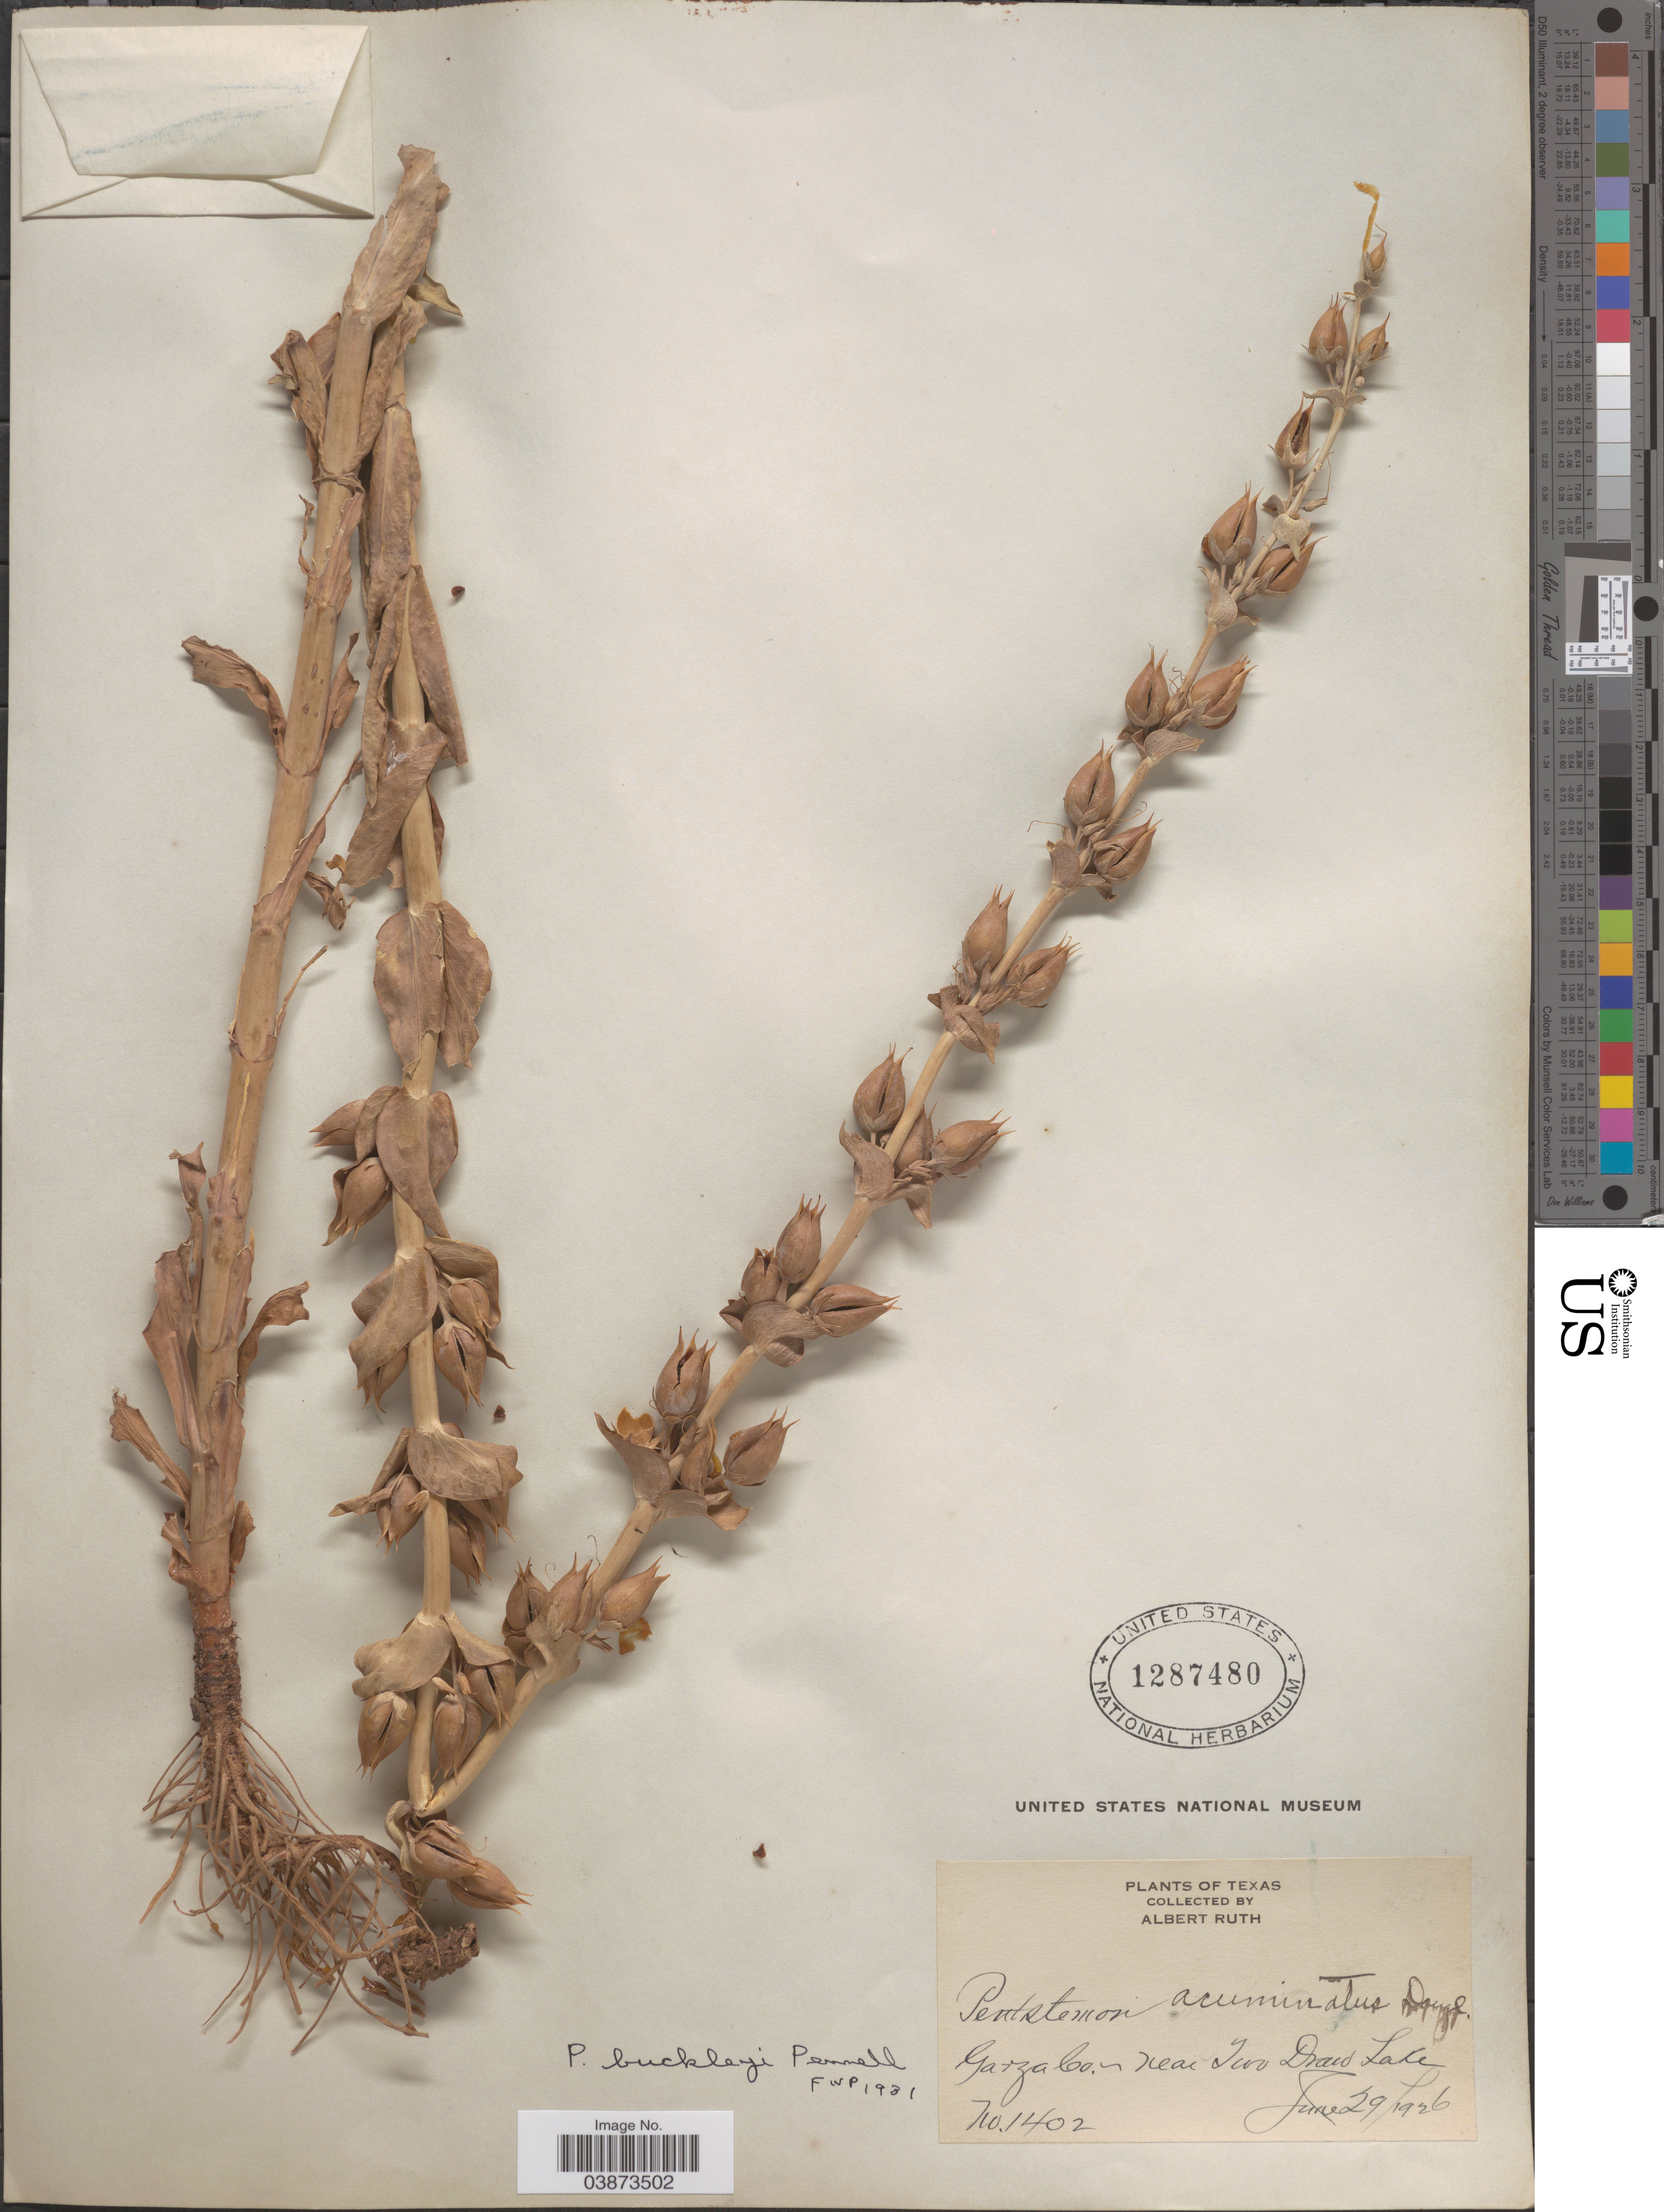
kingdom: Plantae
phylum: Tracheophyta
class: Magnoliopsida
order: Lamiales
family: Plantaginaceae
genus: Penstemon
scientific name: Penstemon buckleyi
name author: Pennell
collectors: A. Ruth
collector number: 1402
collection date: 1926-06-29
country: United States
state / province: Texas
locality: Garza Co. near Two Draw Lake.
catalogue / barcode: US 1287480